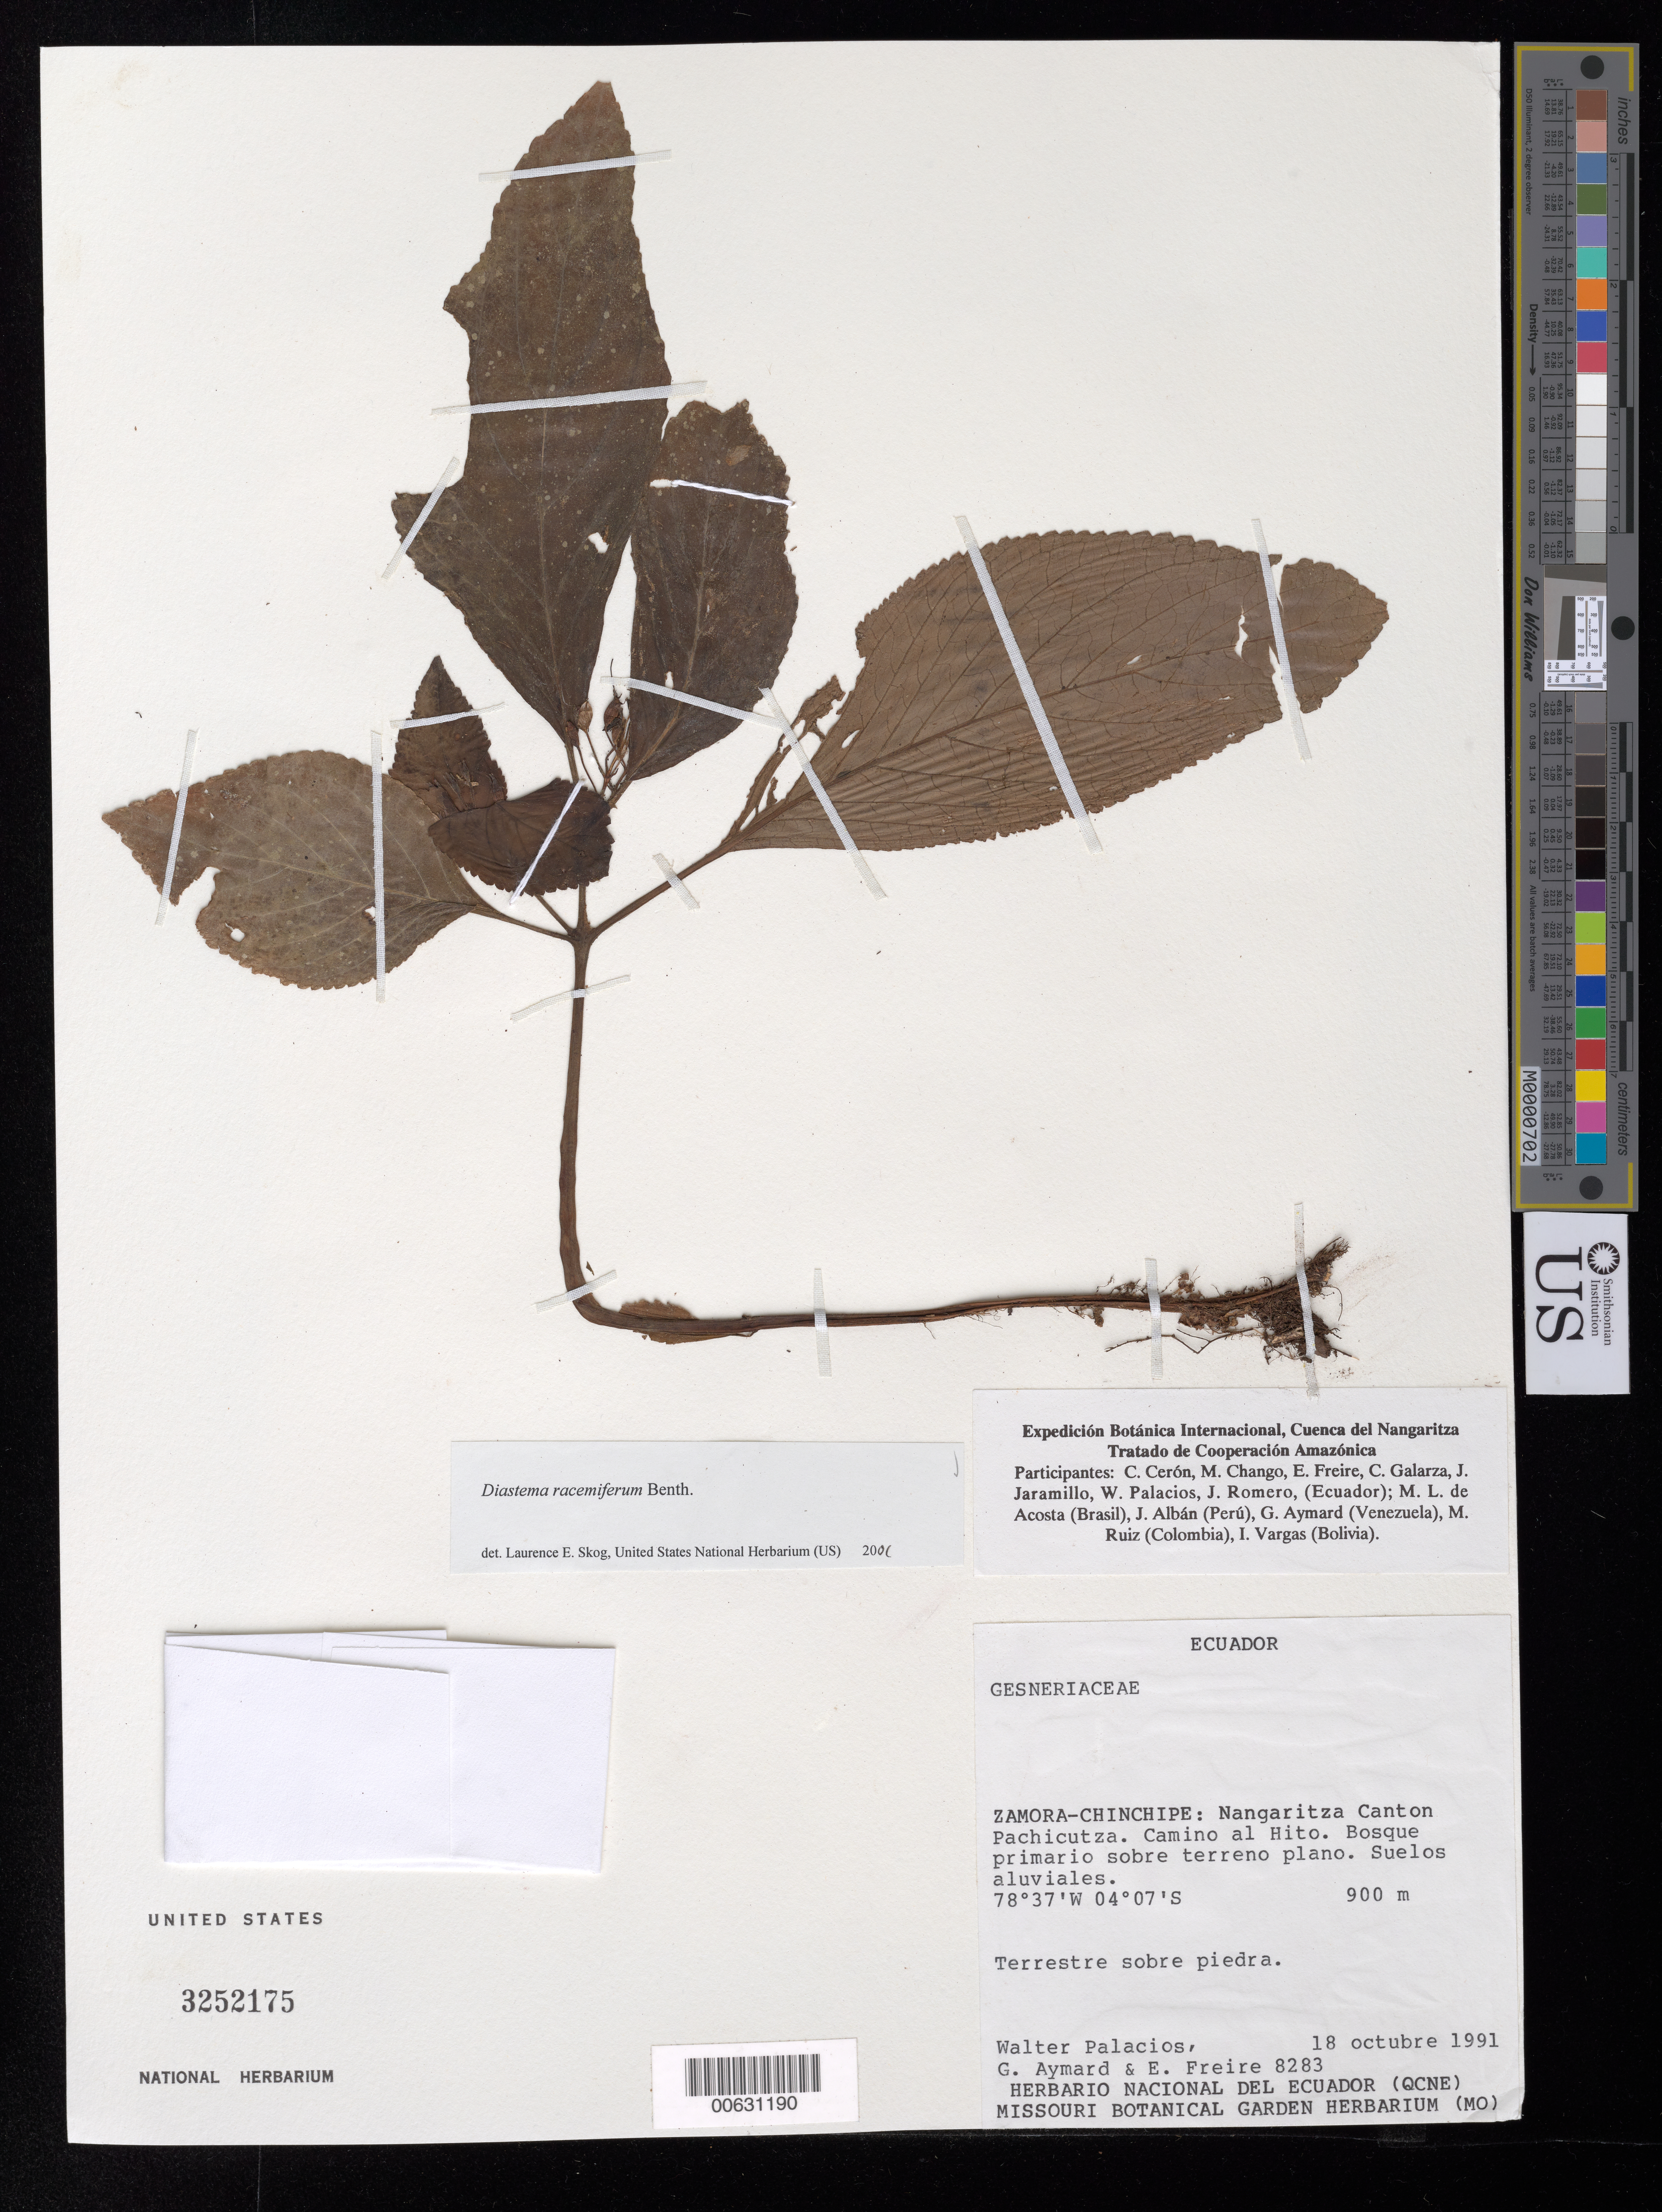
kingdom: Plantae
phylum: Tracheophyta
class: Magnoliopsida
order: Lamiales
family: Gesneriaceae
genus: Diastema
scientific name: Diastema racemiferum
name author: Benth.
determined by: Skog, Laurence E.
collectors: W. Palacios, G. A. Aymard & E. Freire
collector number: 8283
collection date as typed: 18 Oct 1991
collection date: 1991-10-18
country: Ecuador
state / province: Zamora-Chinchipe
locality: Nangaritza Canton, Pachicutza, camino al Hito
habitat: bosque primario sobre terreno plano, suelos aluviales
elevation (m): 900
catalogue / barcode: US 3252175